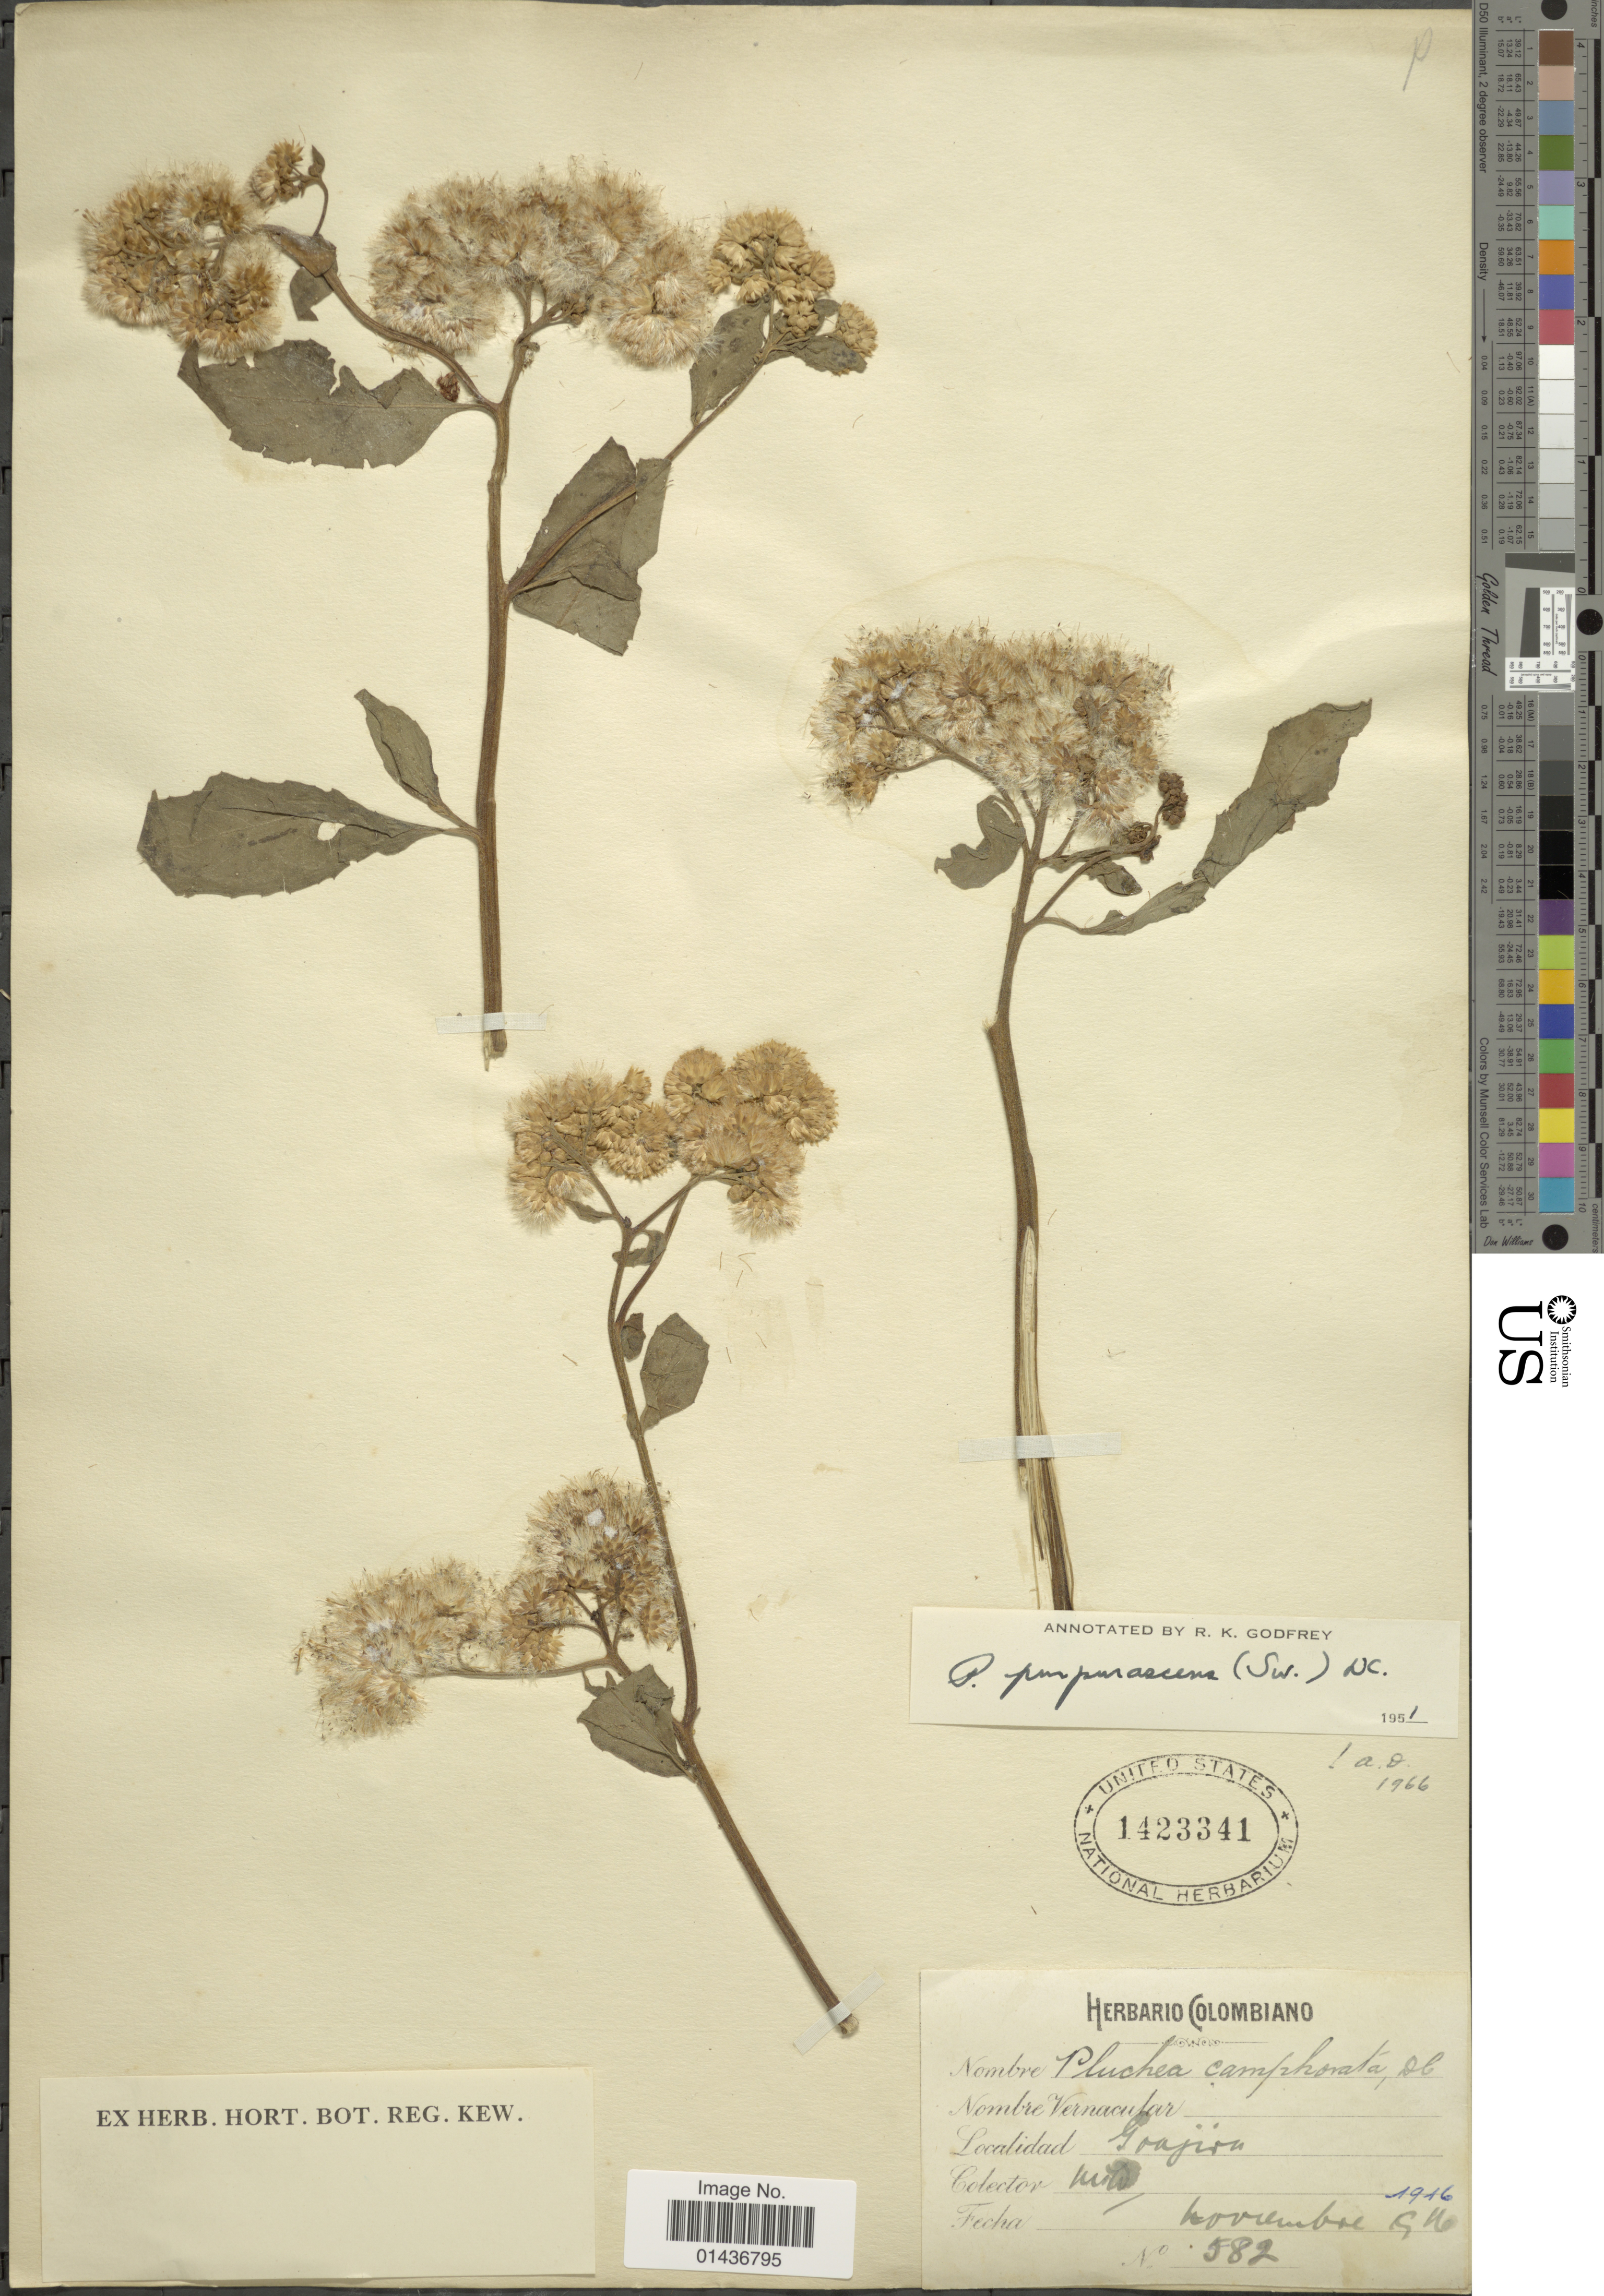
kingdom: Plantae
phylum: Tracheophyta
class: Magnoliopsida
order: Asterales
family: Asteraceae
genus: Pluchea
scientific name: Pluchea odorata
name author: (L.) Cass.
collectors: M. T. Dawe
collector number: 582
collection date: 1916-11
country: Colombia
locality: Goajira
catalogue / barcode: US 1423341